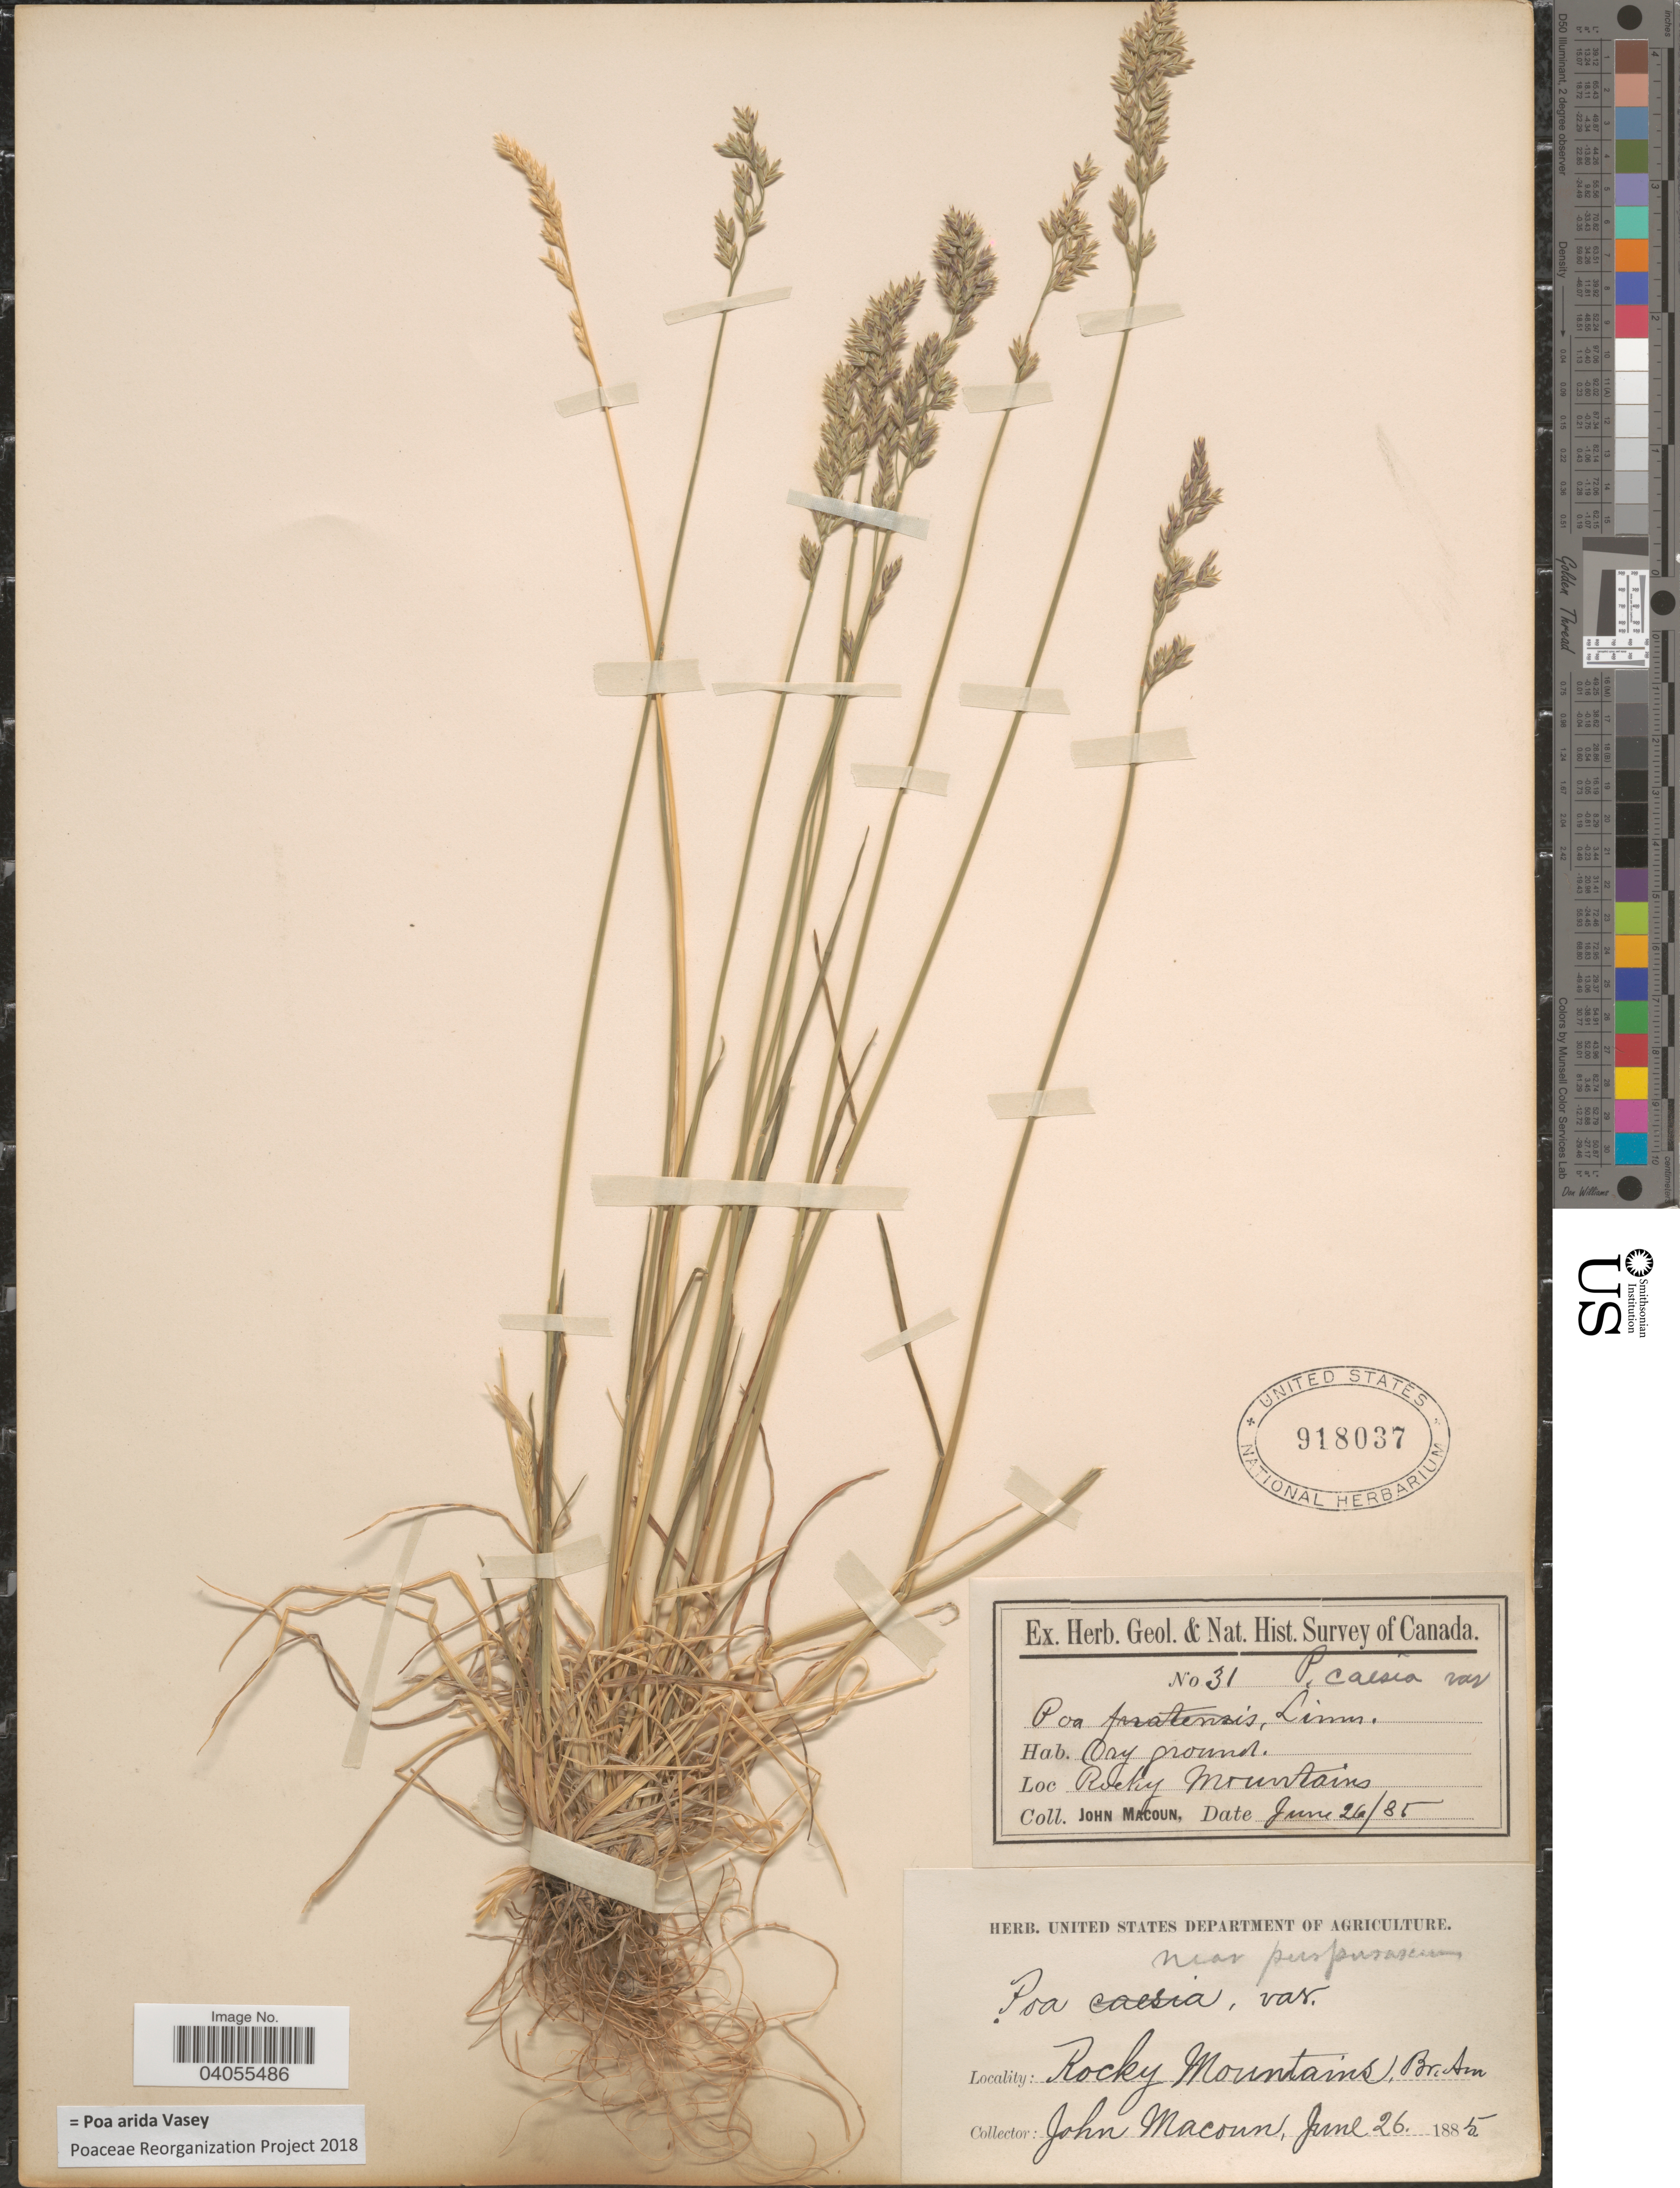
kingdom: Plantae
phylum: Tracheophyta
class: Liliopsida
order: Poales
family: Poaceae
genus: Poa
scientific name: Poa arida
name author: Vasey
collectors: J. Macoun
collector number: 31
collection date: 1885-06-26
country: Canada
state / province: Alberta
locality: Rocky Mountains.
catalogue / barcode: US 918037